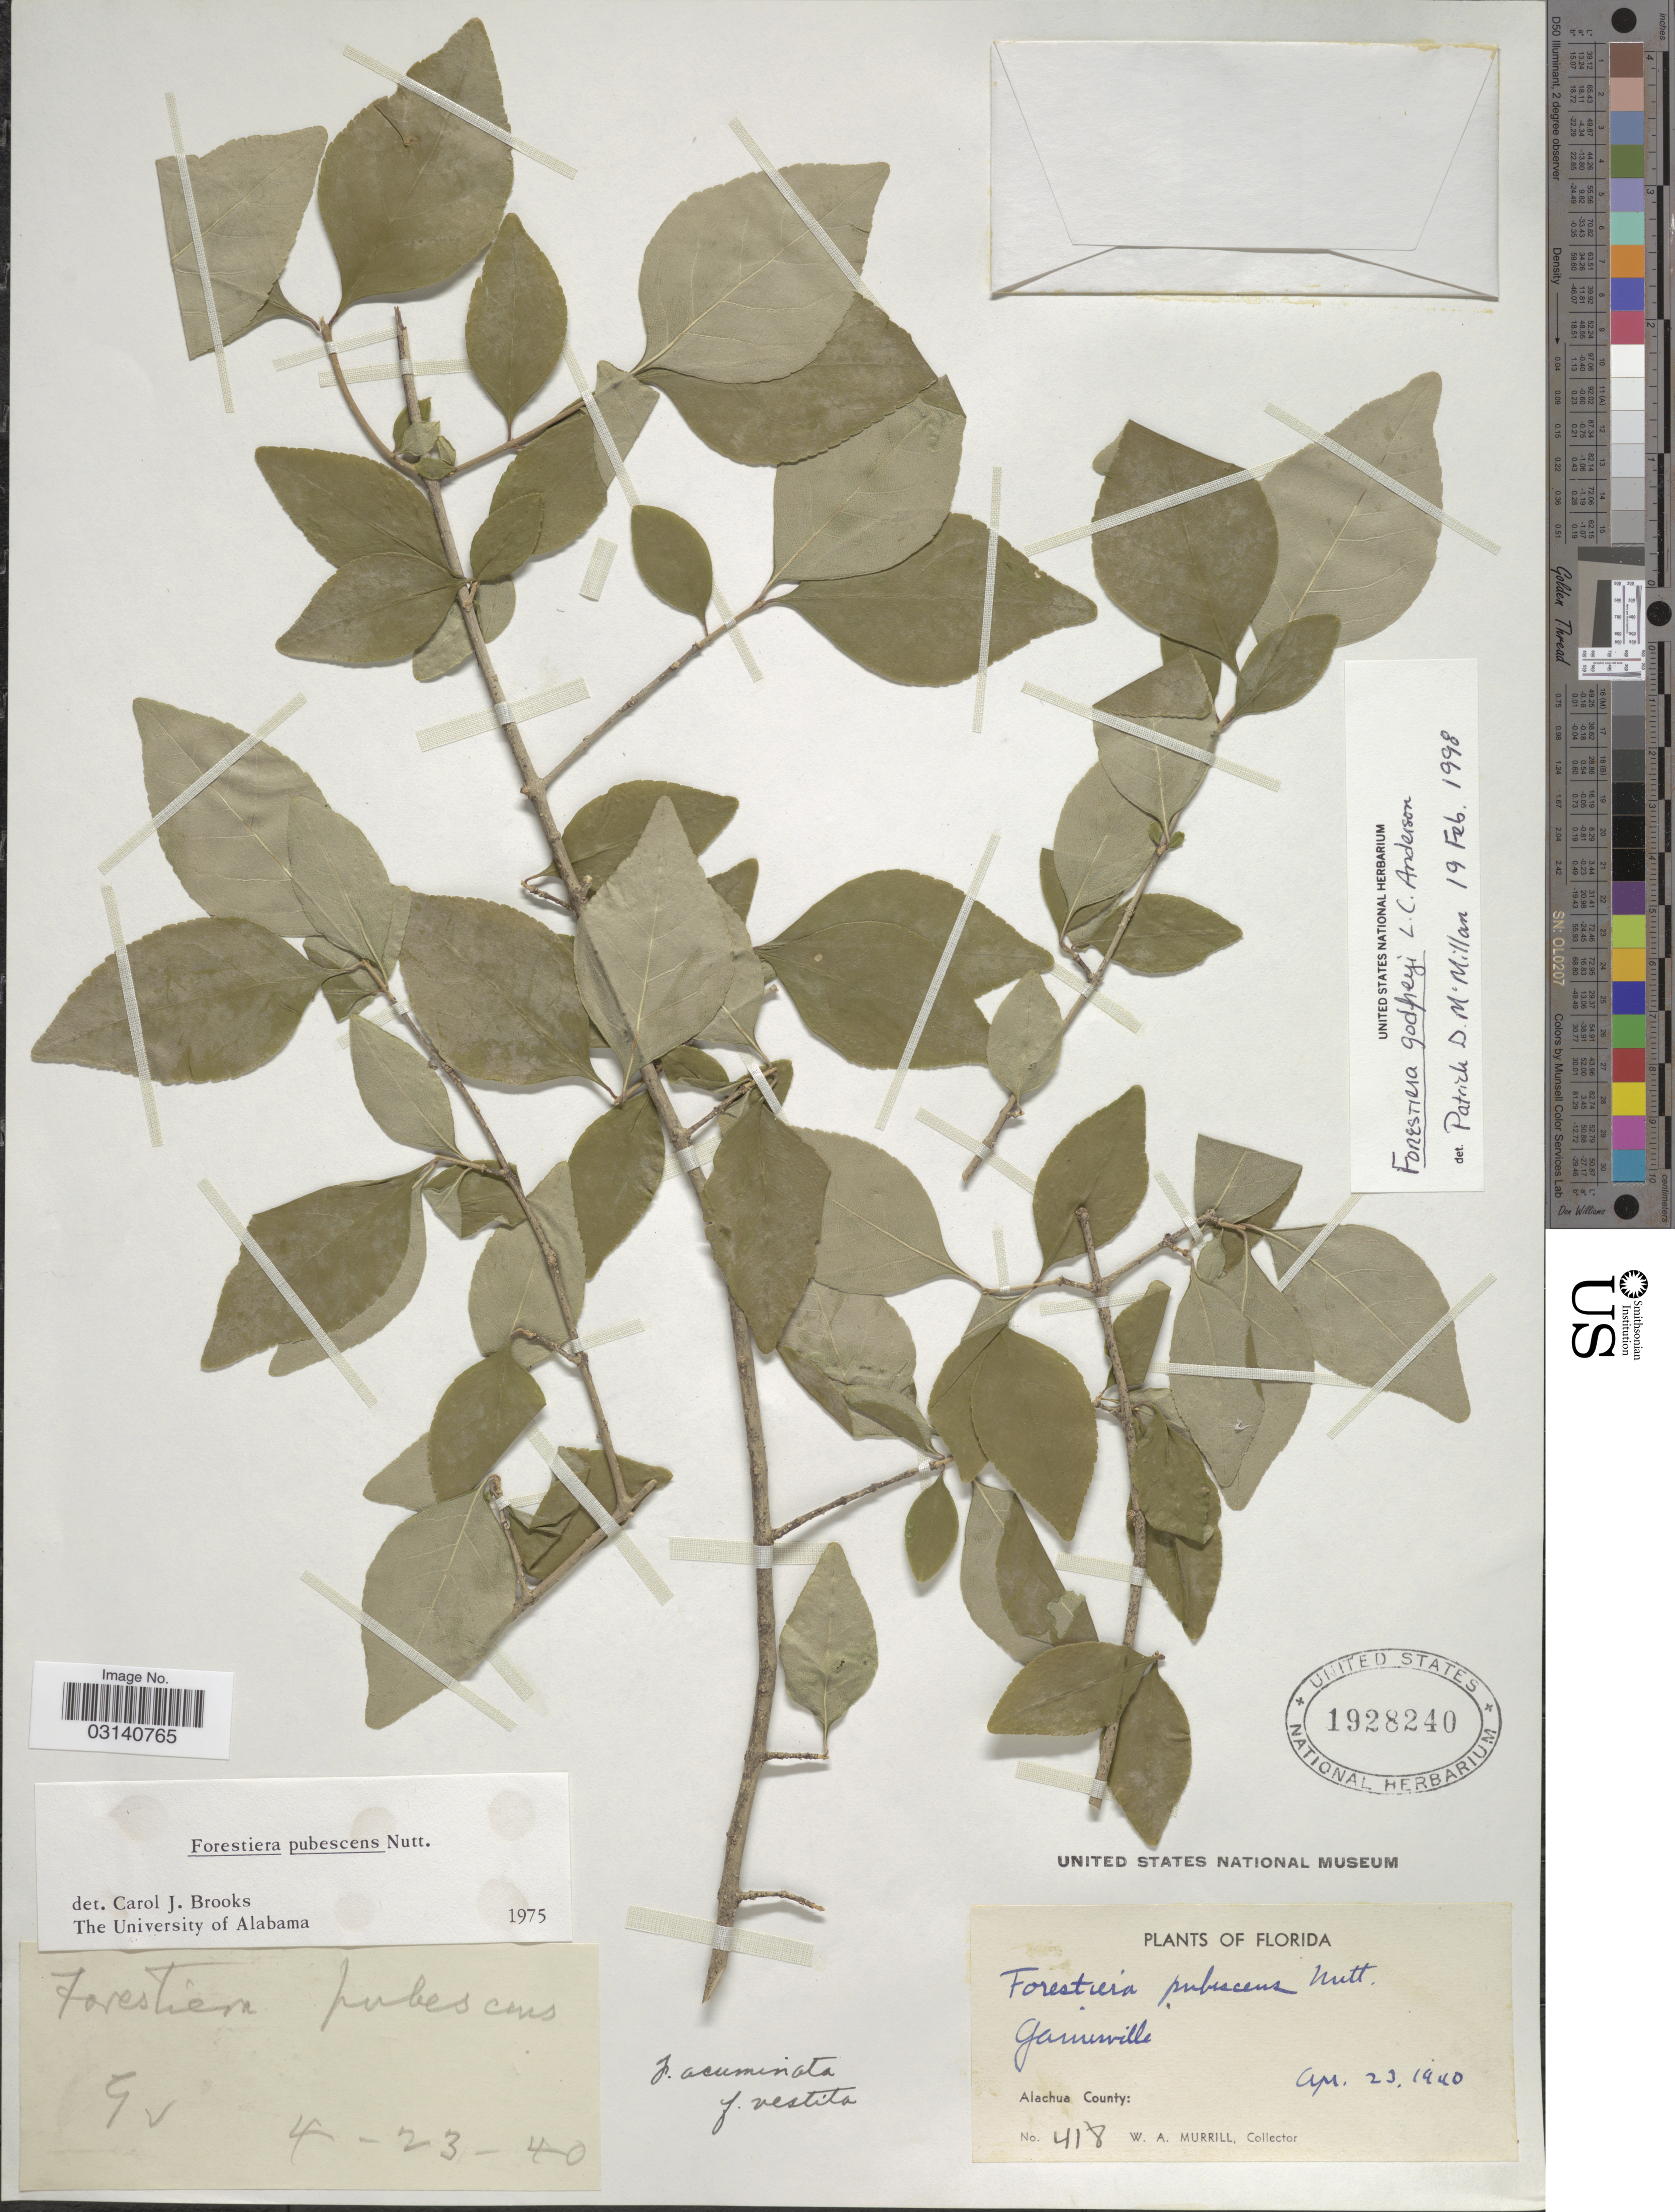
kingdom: Plantae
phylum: Tracheophyta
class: Magnoliopsida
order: Lamiales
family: Oleaceae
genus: Forestiera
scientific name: Forestiera godfreyi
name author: L.C. Anderson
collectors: W. A. Murrill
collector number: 418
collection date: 1940-04-23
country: United States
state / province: Florida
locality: Gainesville, Alachua County.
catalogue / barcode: US 1928240